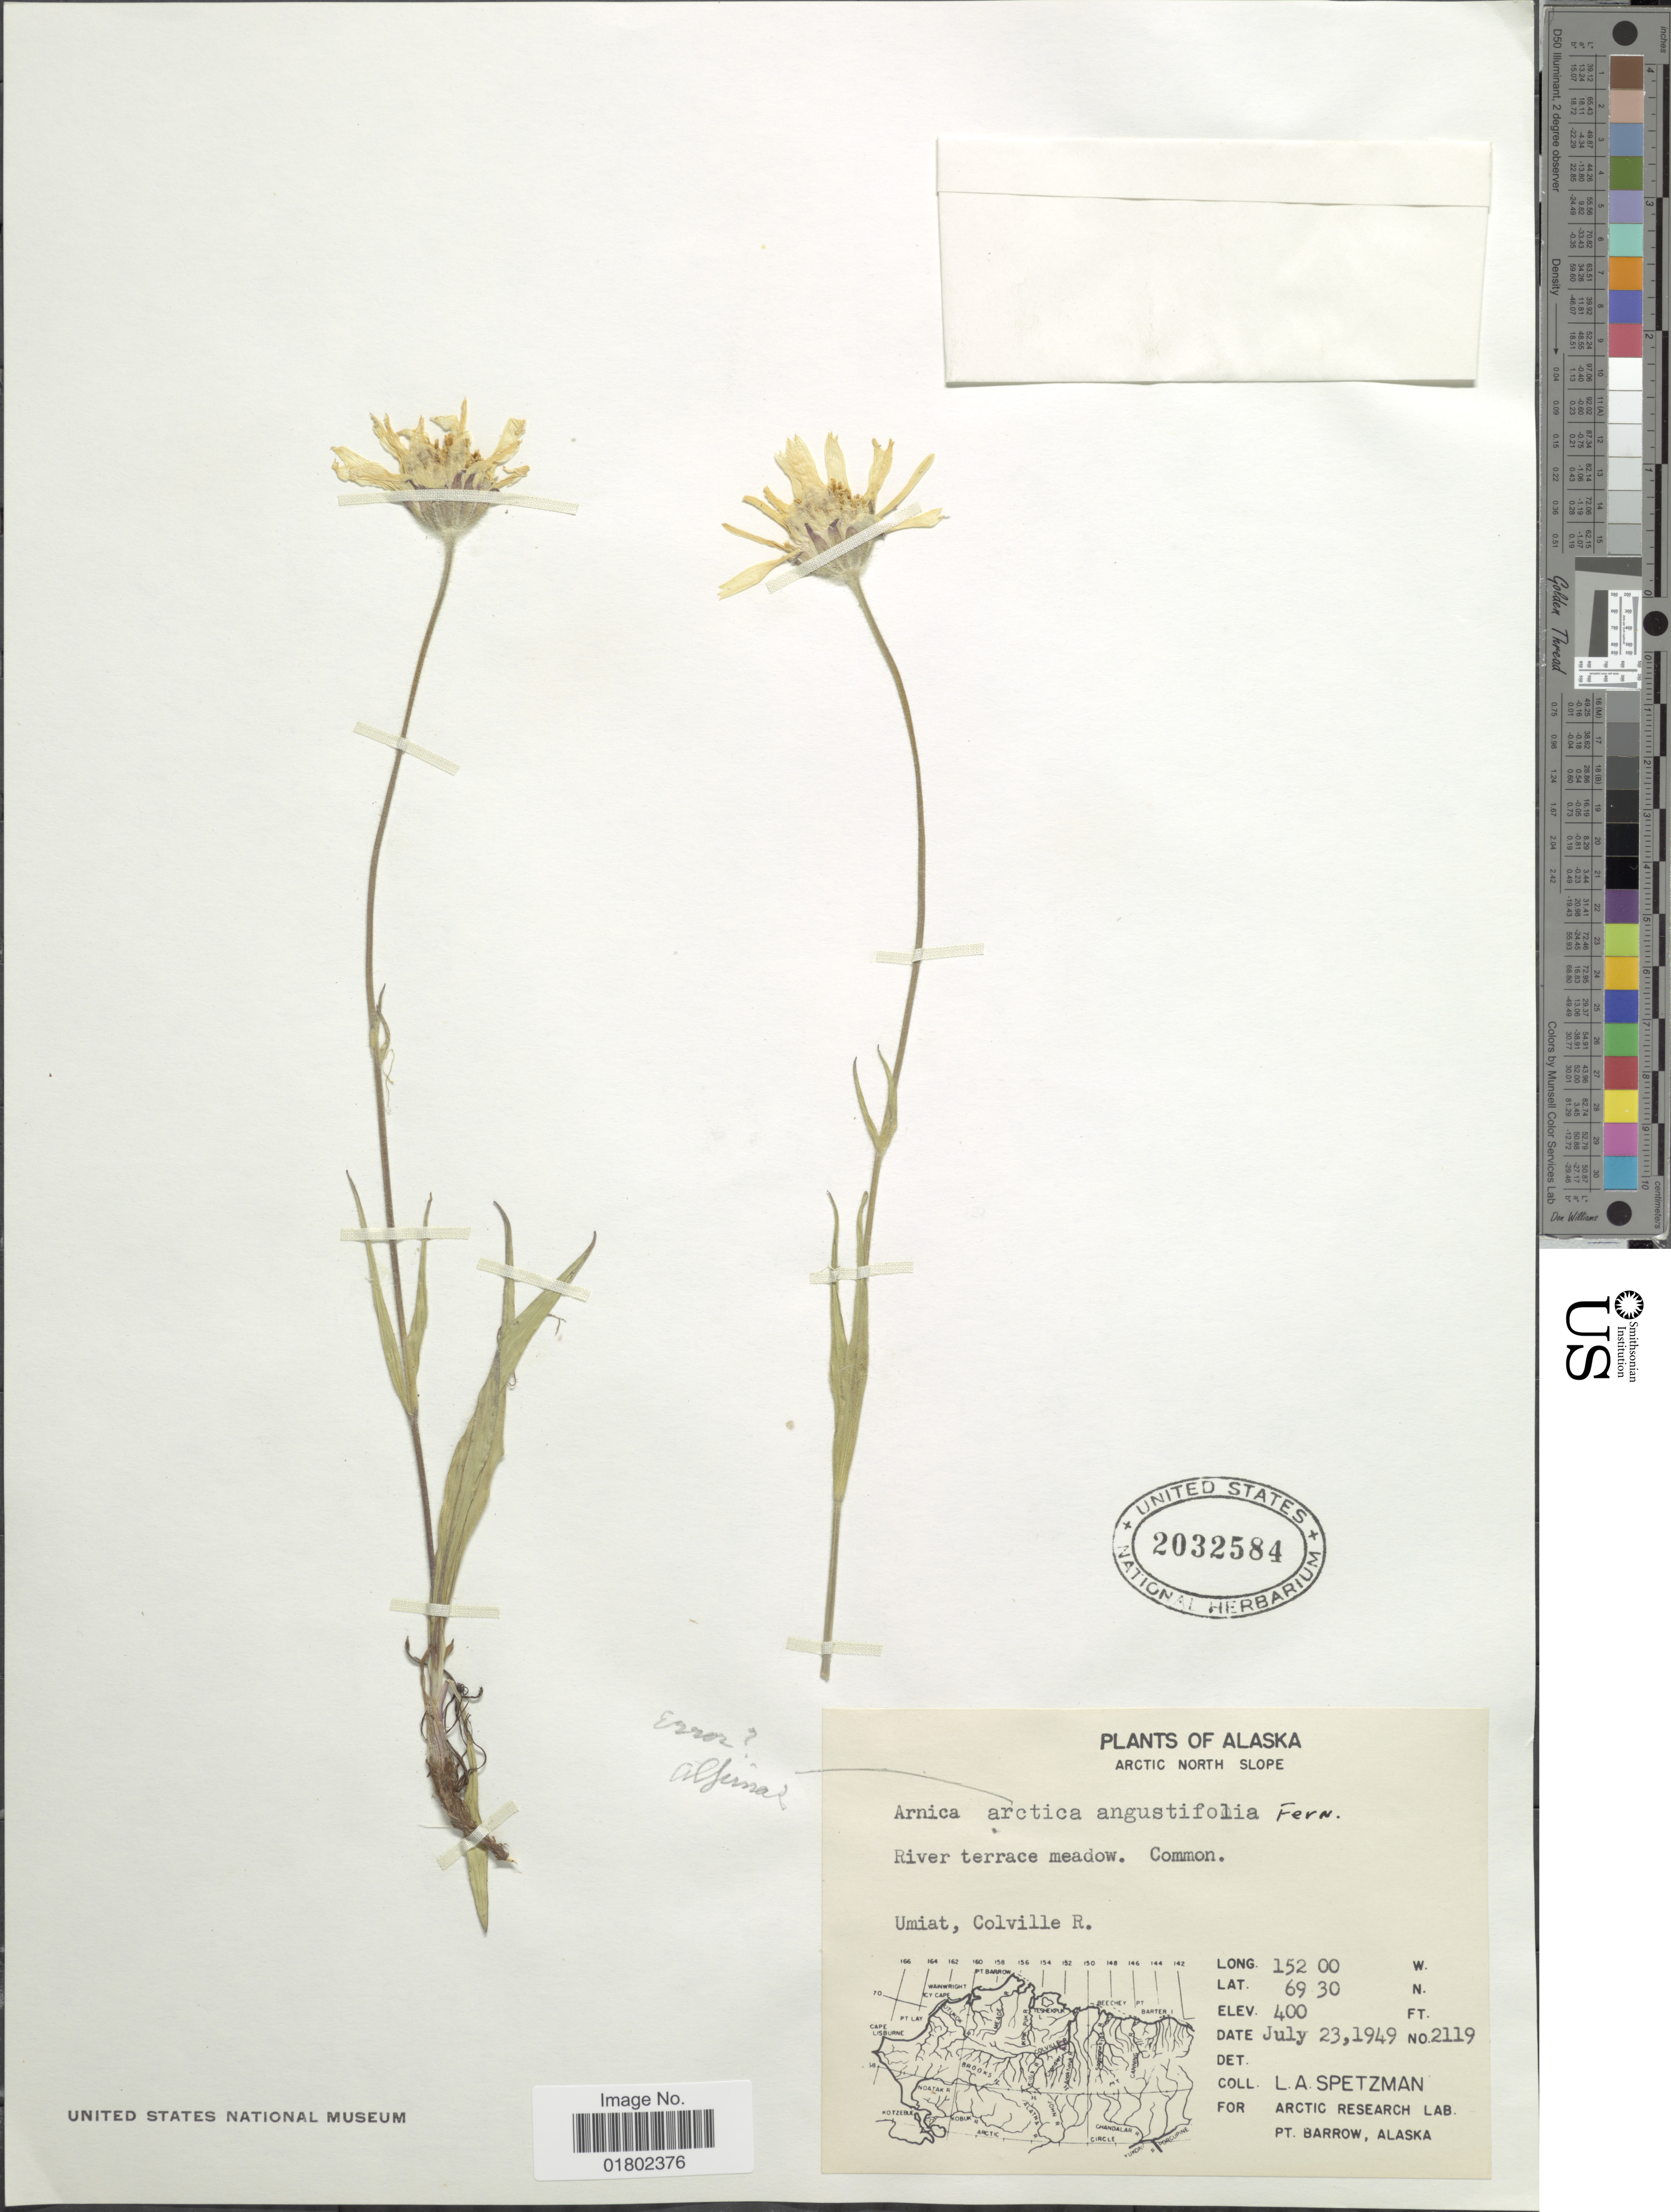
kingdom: Plantae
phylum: Tracheophyta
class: Magnoliopsida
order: Asterales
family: Asteraceae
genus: Arnica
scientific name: Arnica alpina var. angustifolia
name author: (Vahl) Maguire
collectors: L. Spetzman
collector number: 2119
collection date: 1949-07-23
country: United States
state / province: Alaska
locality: Arctic North Slope, Umiat Colville R.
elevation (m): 122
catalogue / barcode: US 2032584